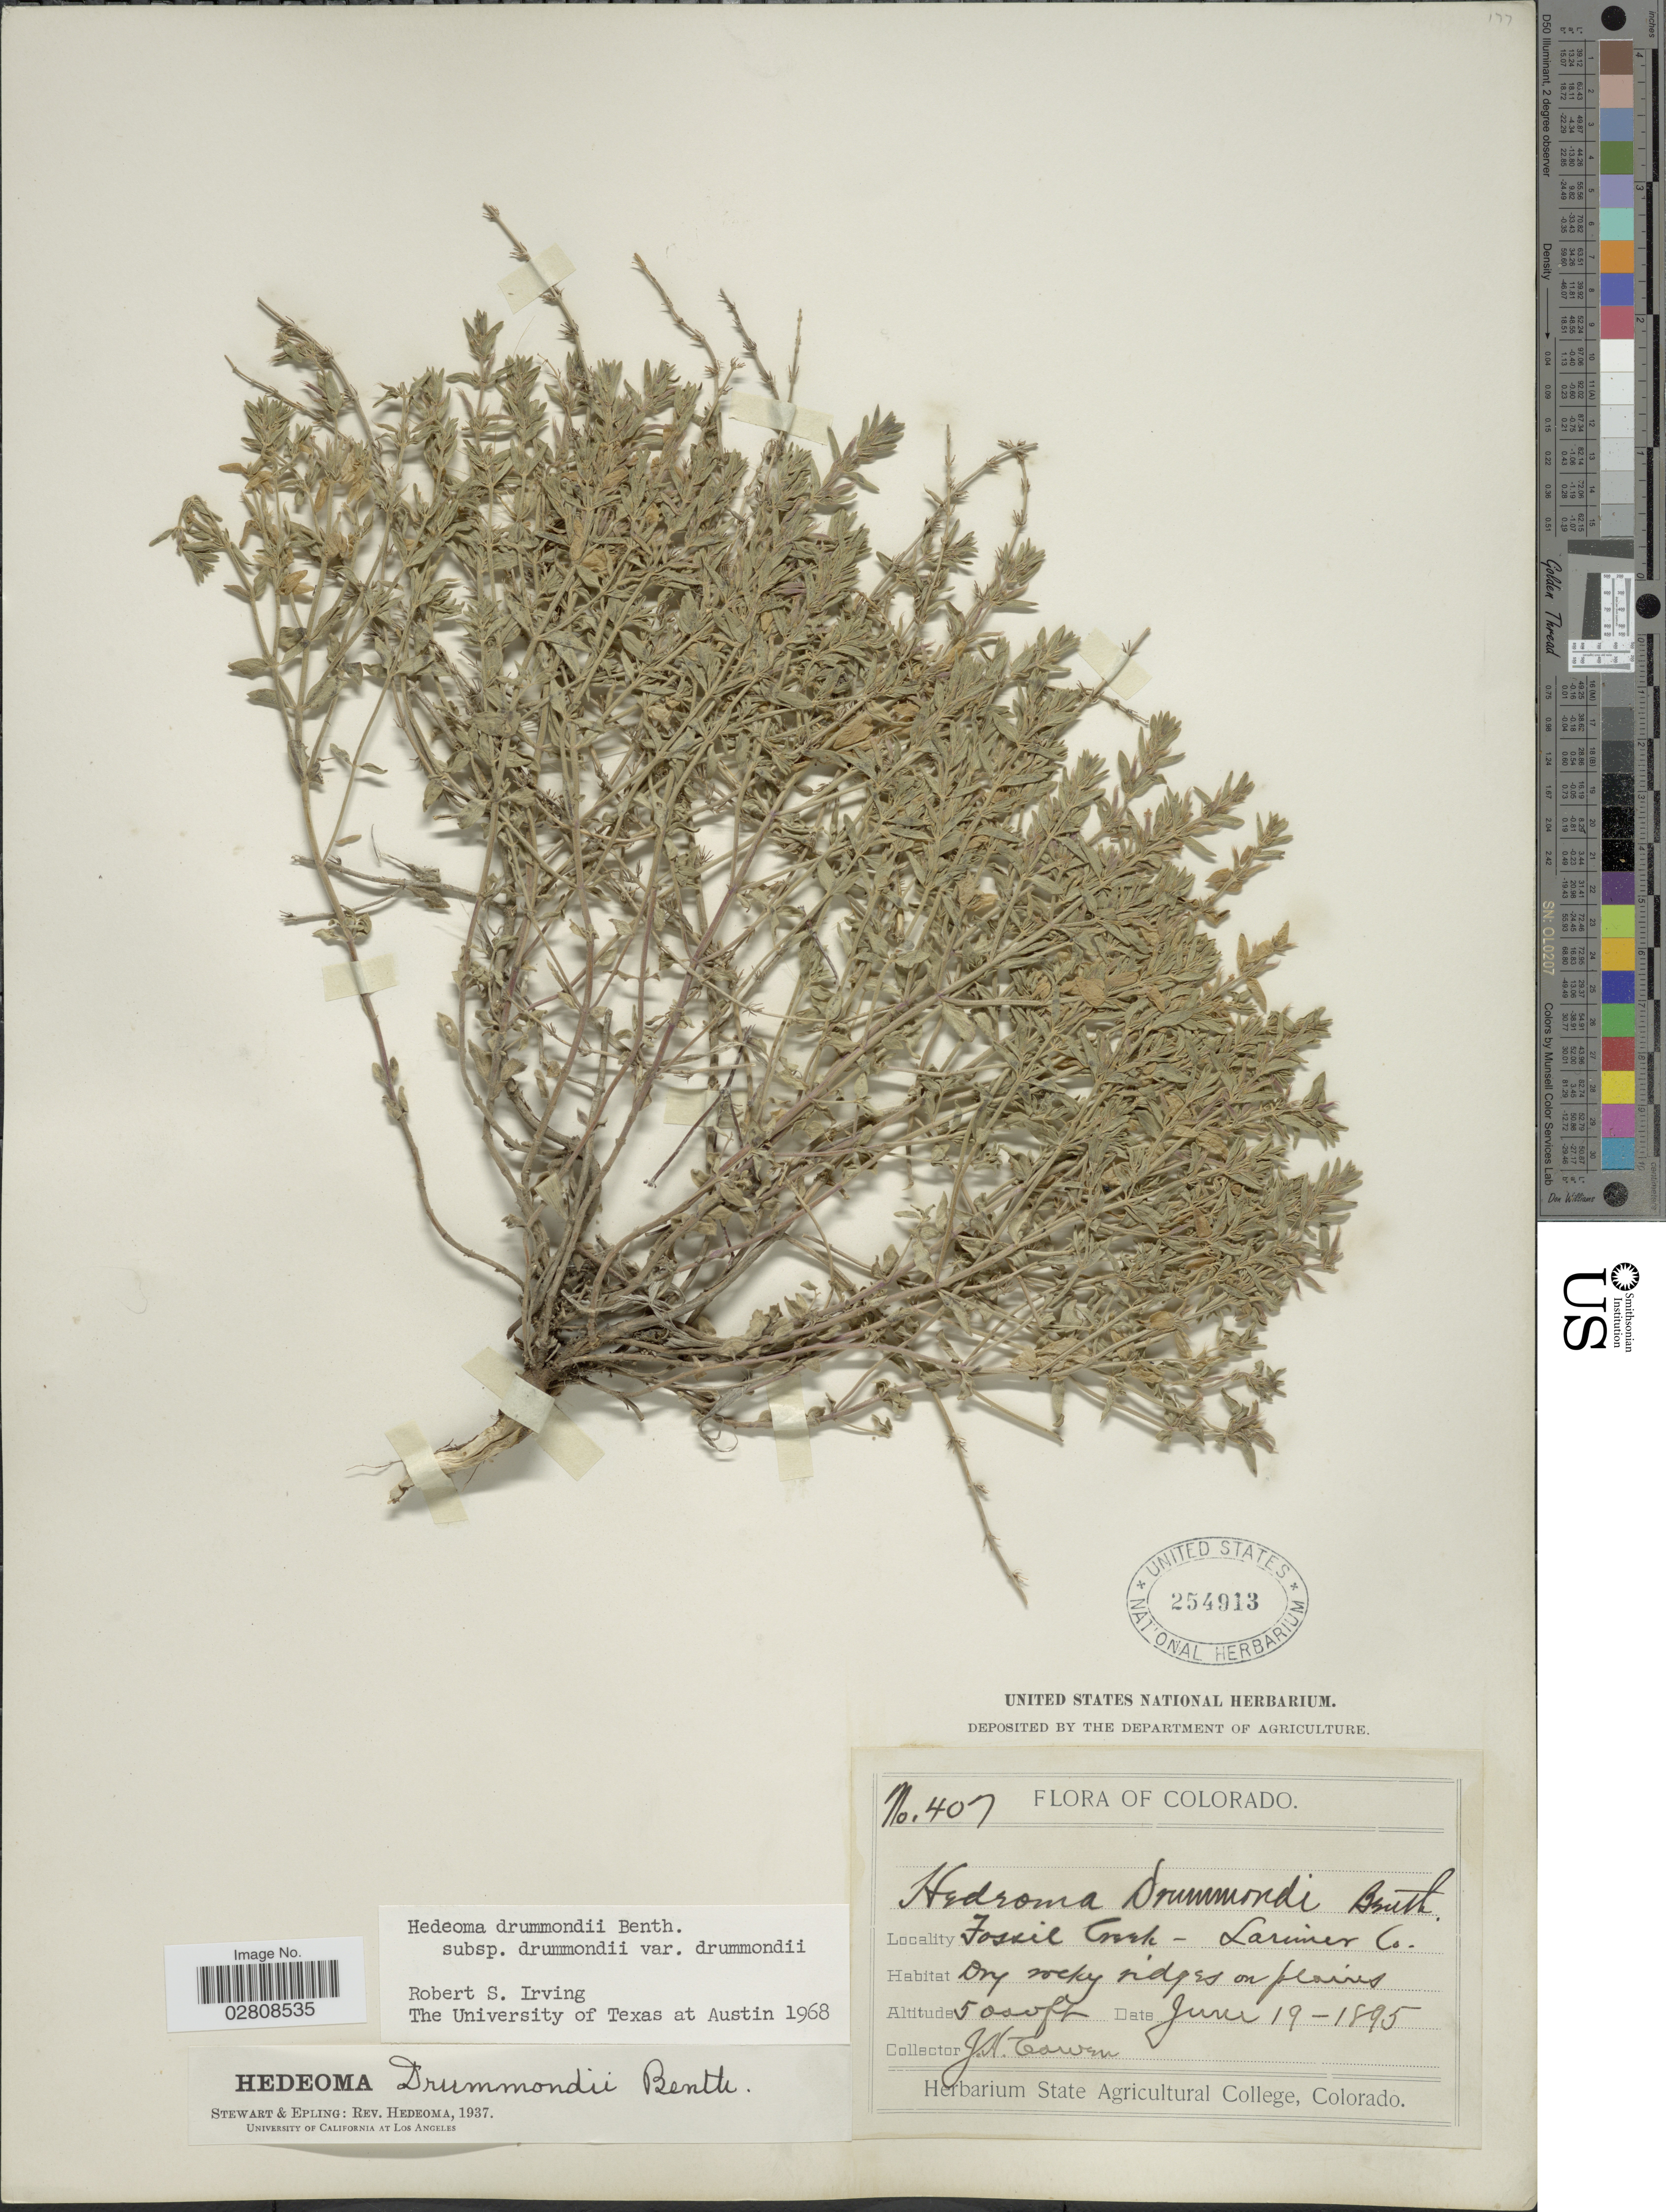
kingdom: Plantae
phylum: Tracheophyta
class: Magnoliopsida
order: Lamiales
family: Lamiaceae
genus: Hedeoma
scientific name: Hedeoma drummondii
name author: Benth.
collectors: J. H. Cowen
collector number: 407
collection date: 1895-06-19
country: United States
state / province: Colorado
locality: Fossil Creek- Larimer Co.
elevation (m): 1524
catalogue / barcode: US 254913